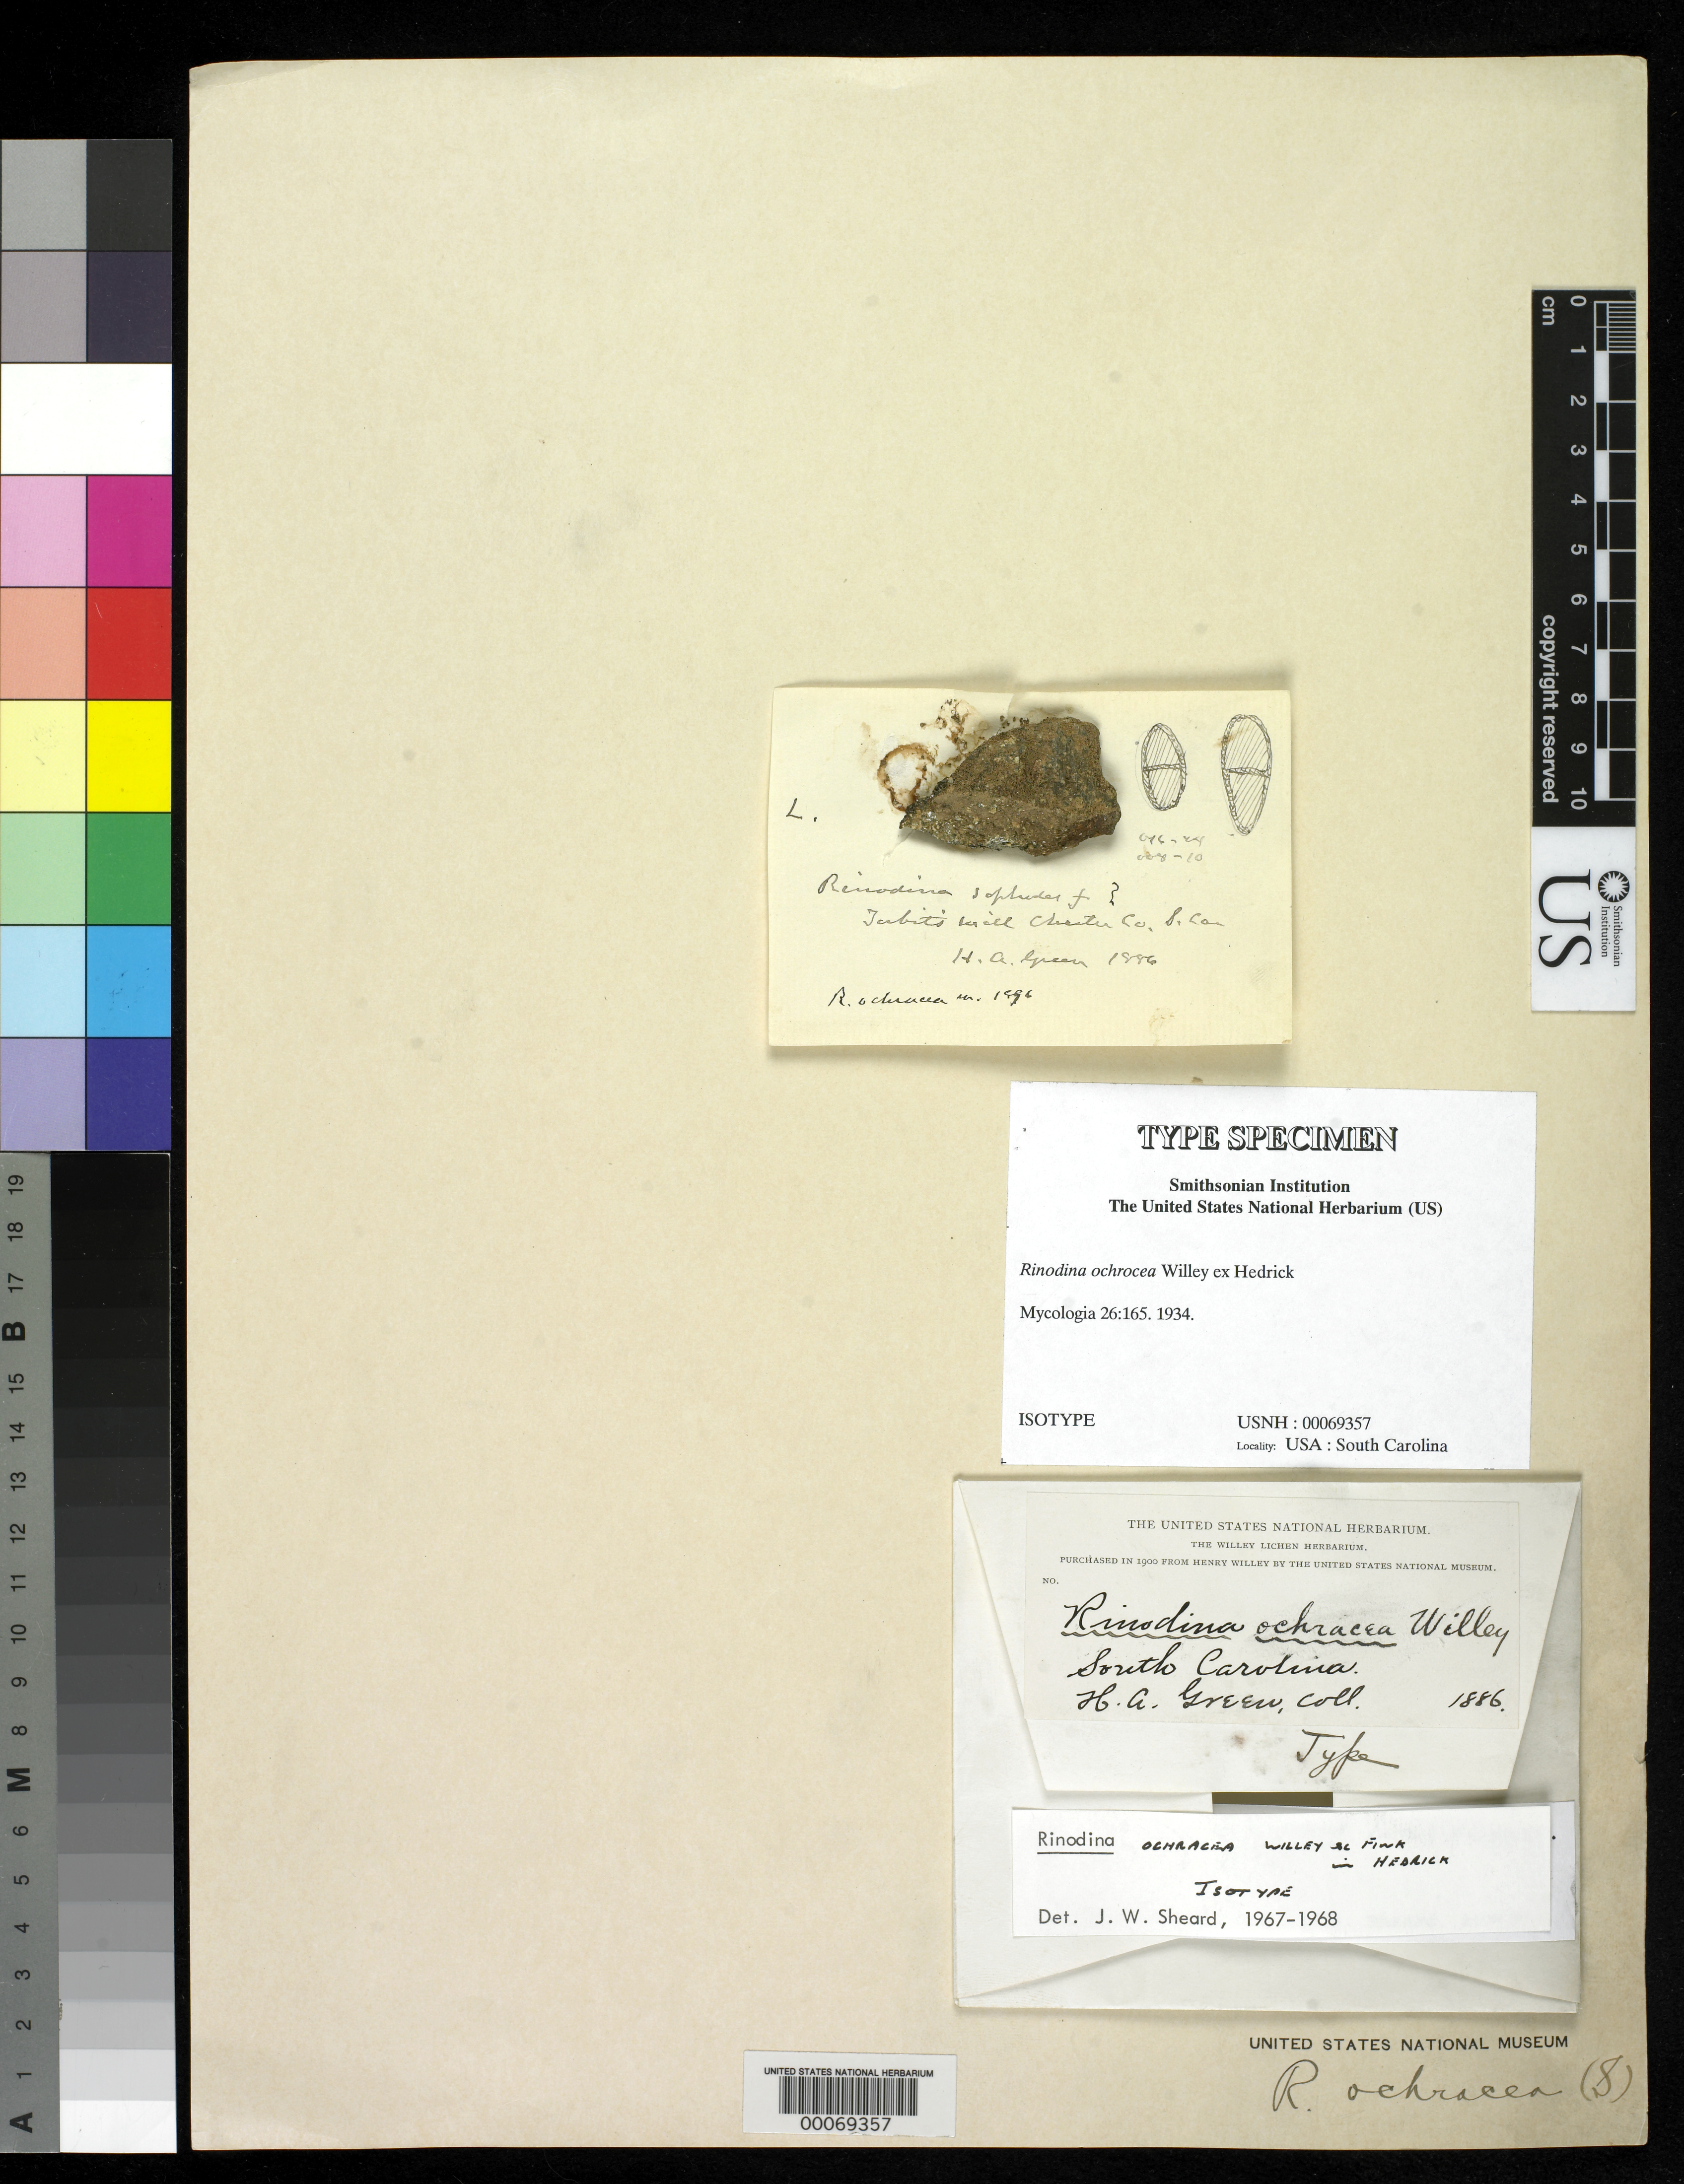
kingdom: Fungi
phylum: Ascomycota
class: Lecanoromycetes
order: Caliciales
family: Physciaceae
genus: Rinodina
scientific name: Rinodina ochrocea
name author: Willey ex J.Hedrick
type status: Isotype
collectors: H. Green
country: United States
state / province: South Carolina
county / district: Chester